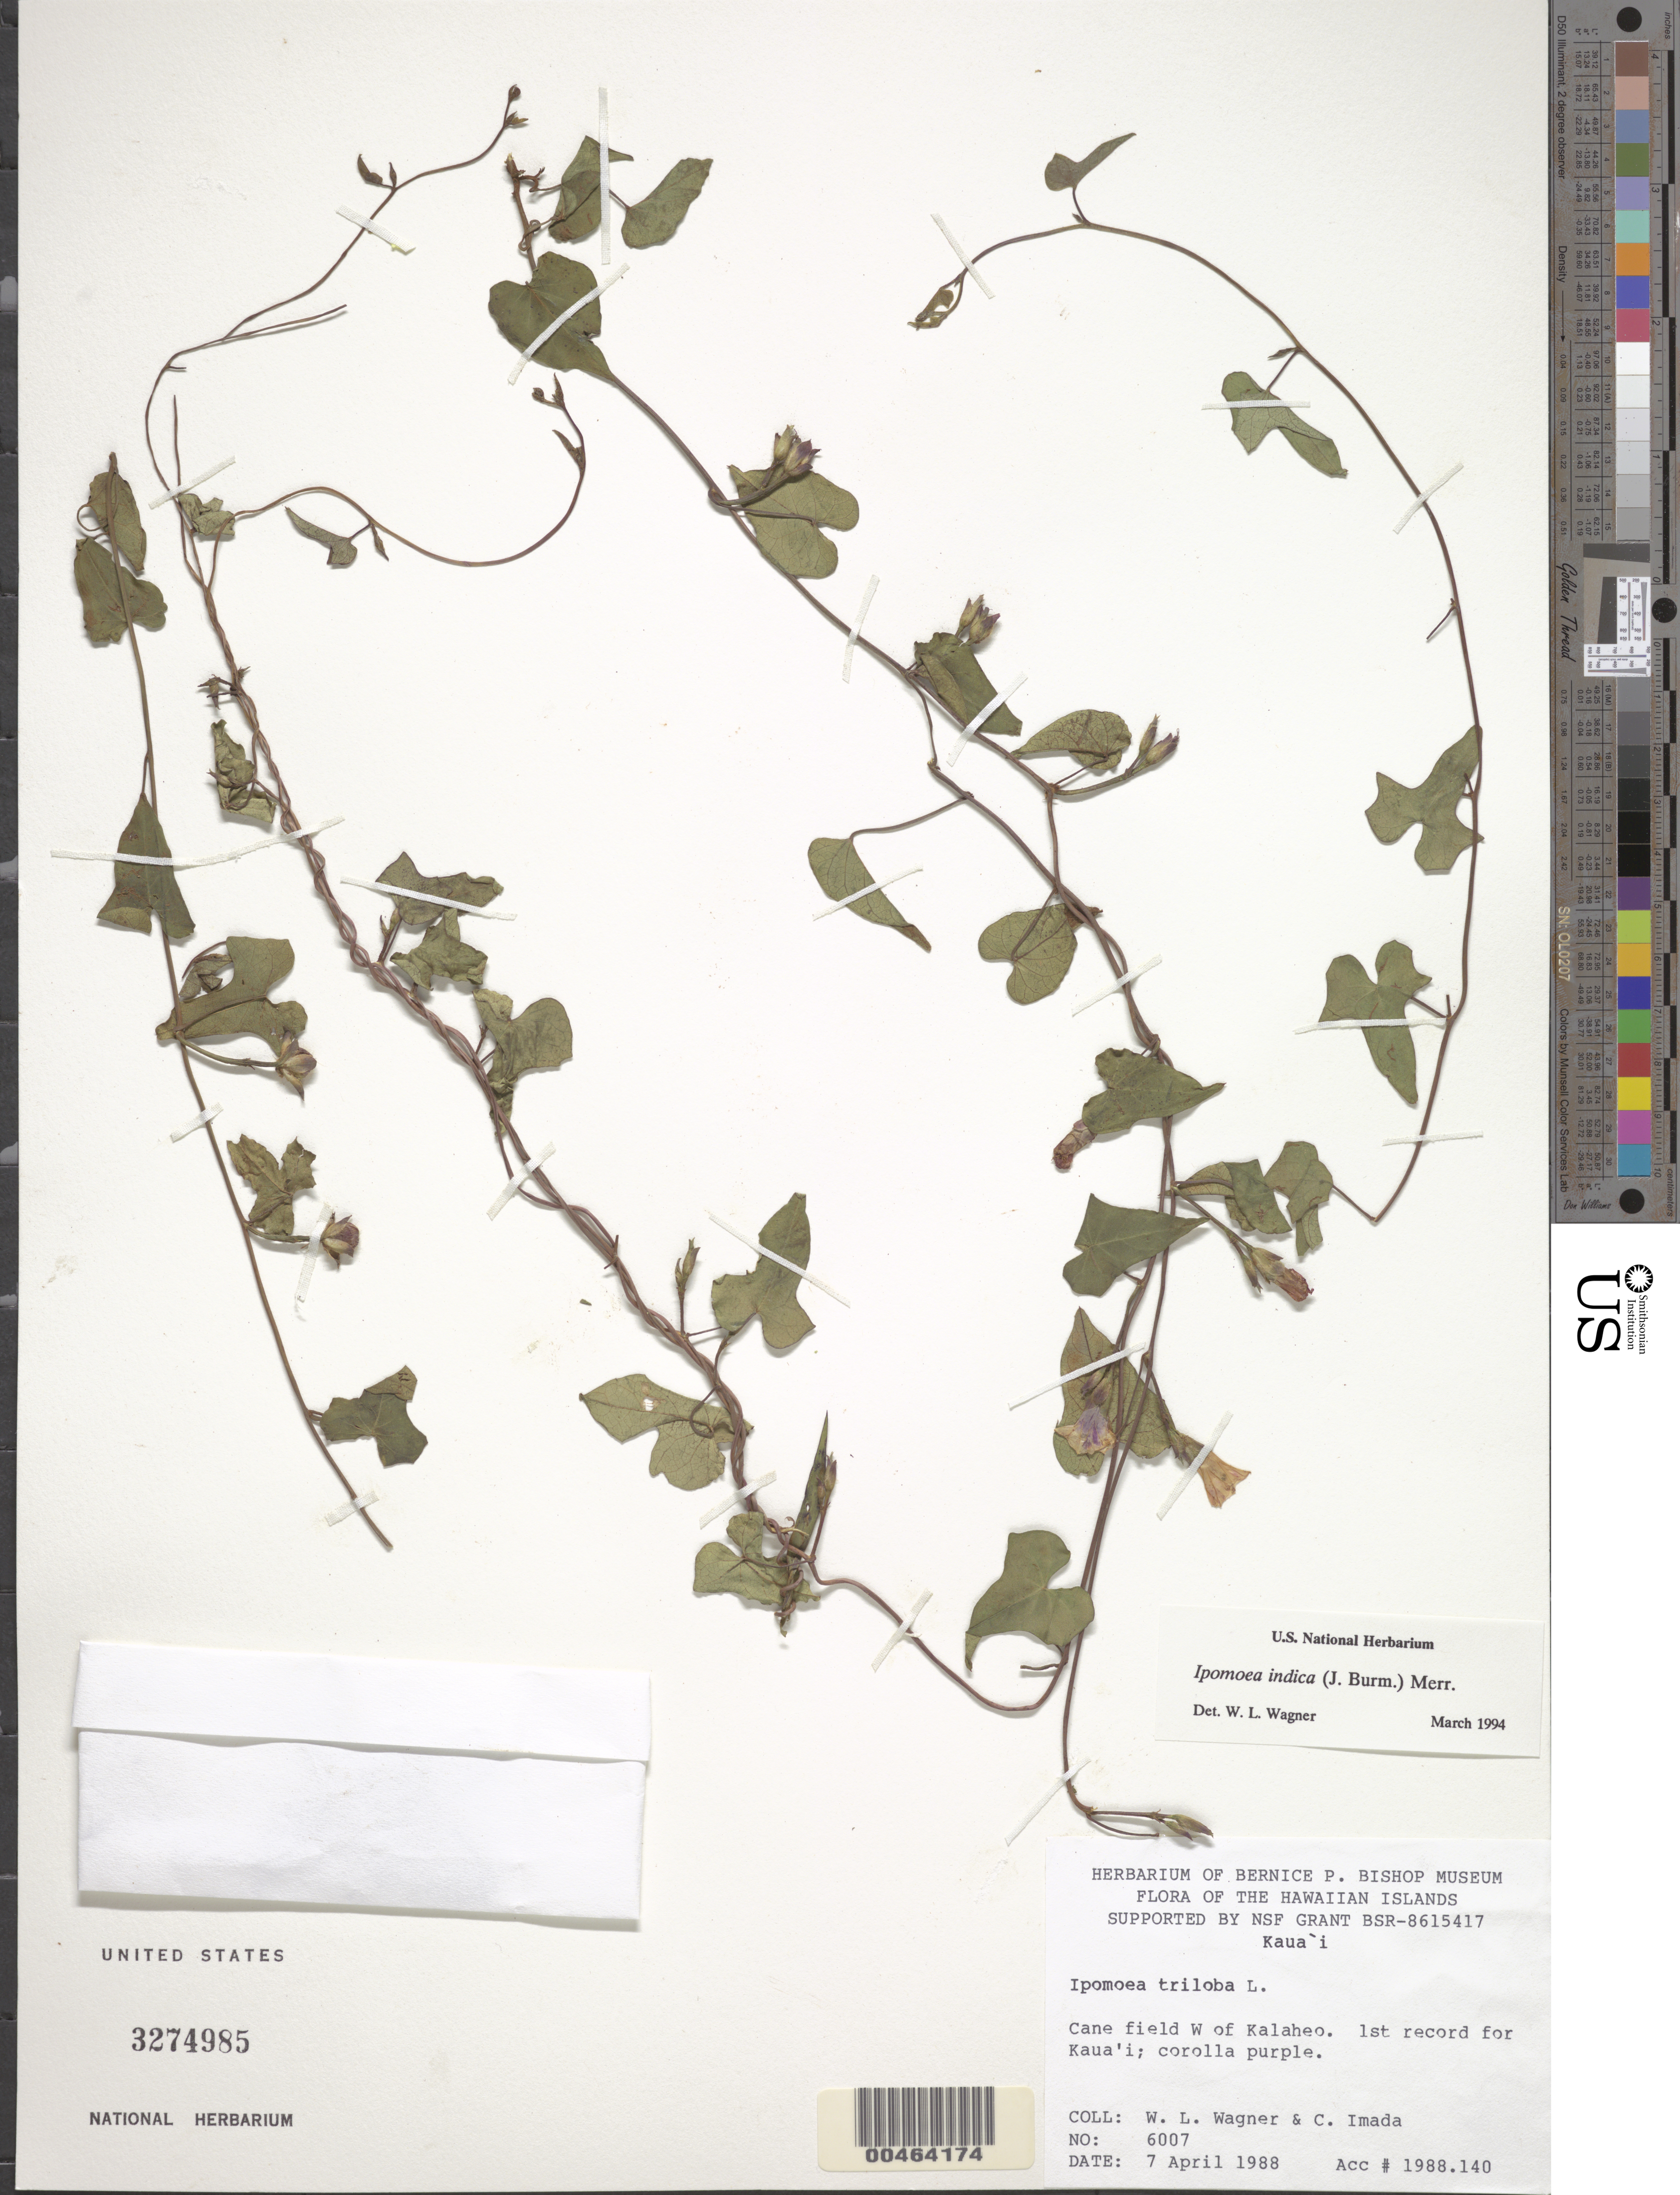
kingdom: Plantae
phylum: Tracheophyta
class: Magnoliopsida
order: Solanales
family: Convolvulaceae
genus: Ipomoea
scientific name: Ipomoea indica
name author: (Burm.) Merr.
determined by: Wagner, W. L., (BOT), Smithsonian Institution - National Museum of Natural History (UNITED STATES)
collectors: W. L. Wagner & C. Imada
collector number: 6007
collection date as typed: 7 Apr 1988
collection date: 1988-04-07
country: United States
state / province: Hawaii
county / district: Kauai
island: Kaua'i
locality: Cane field W of Kalaheo.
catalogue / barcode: US 3274985